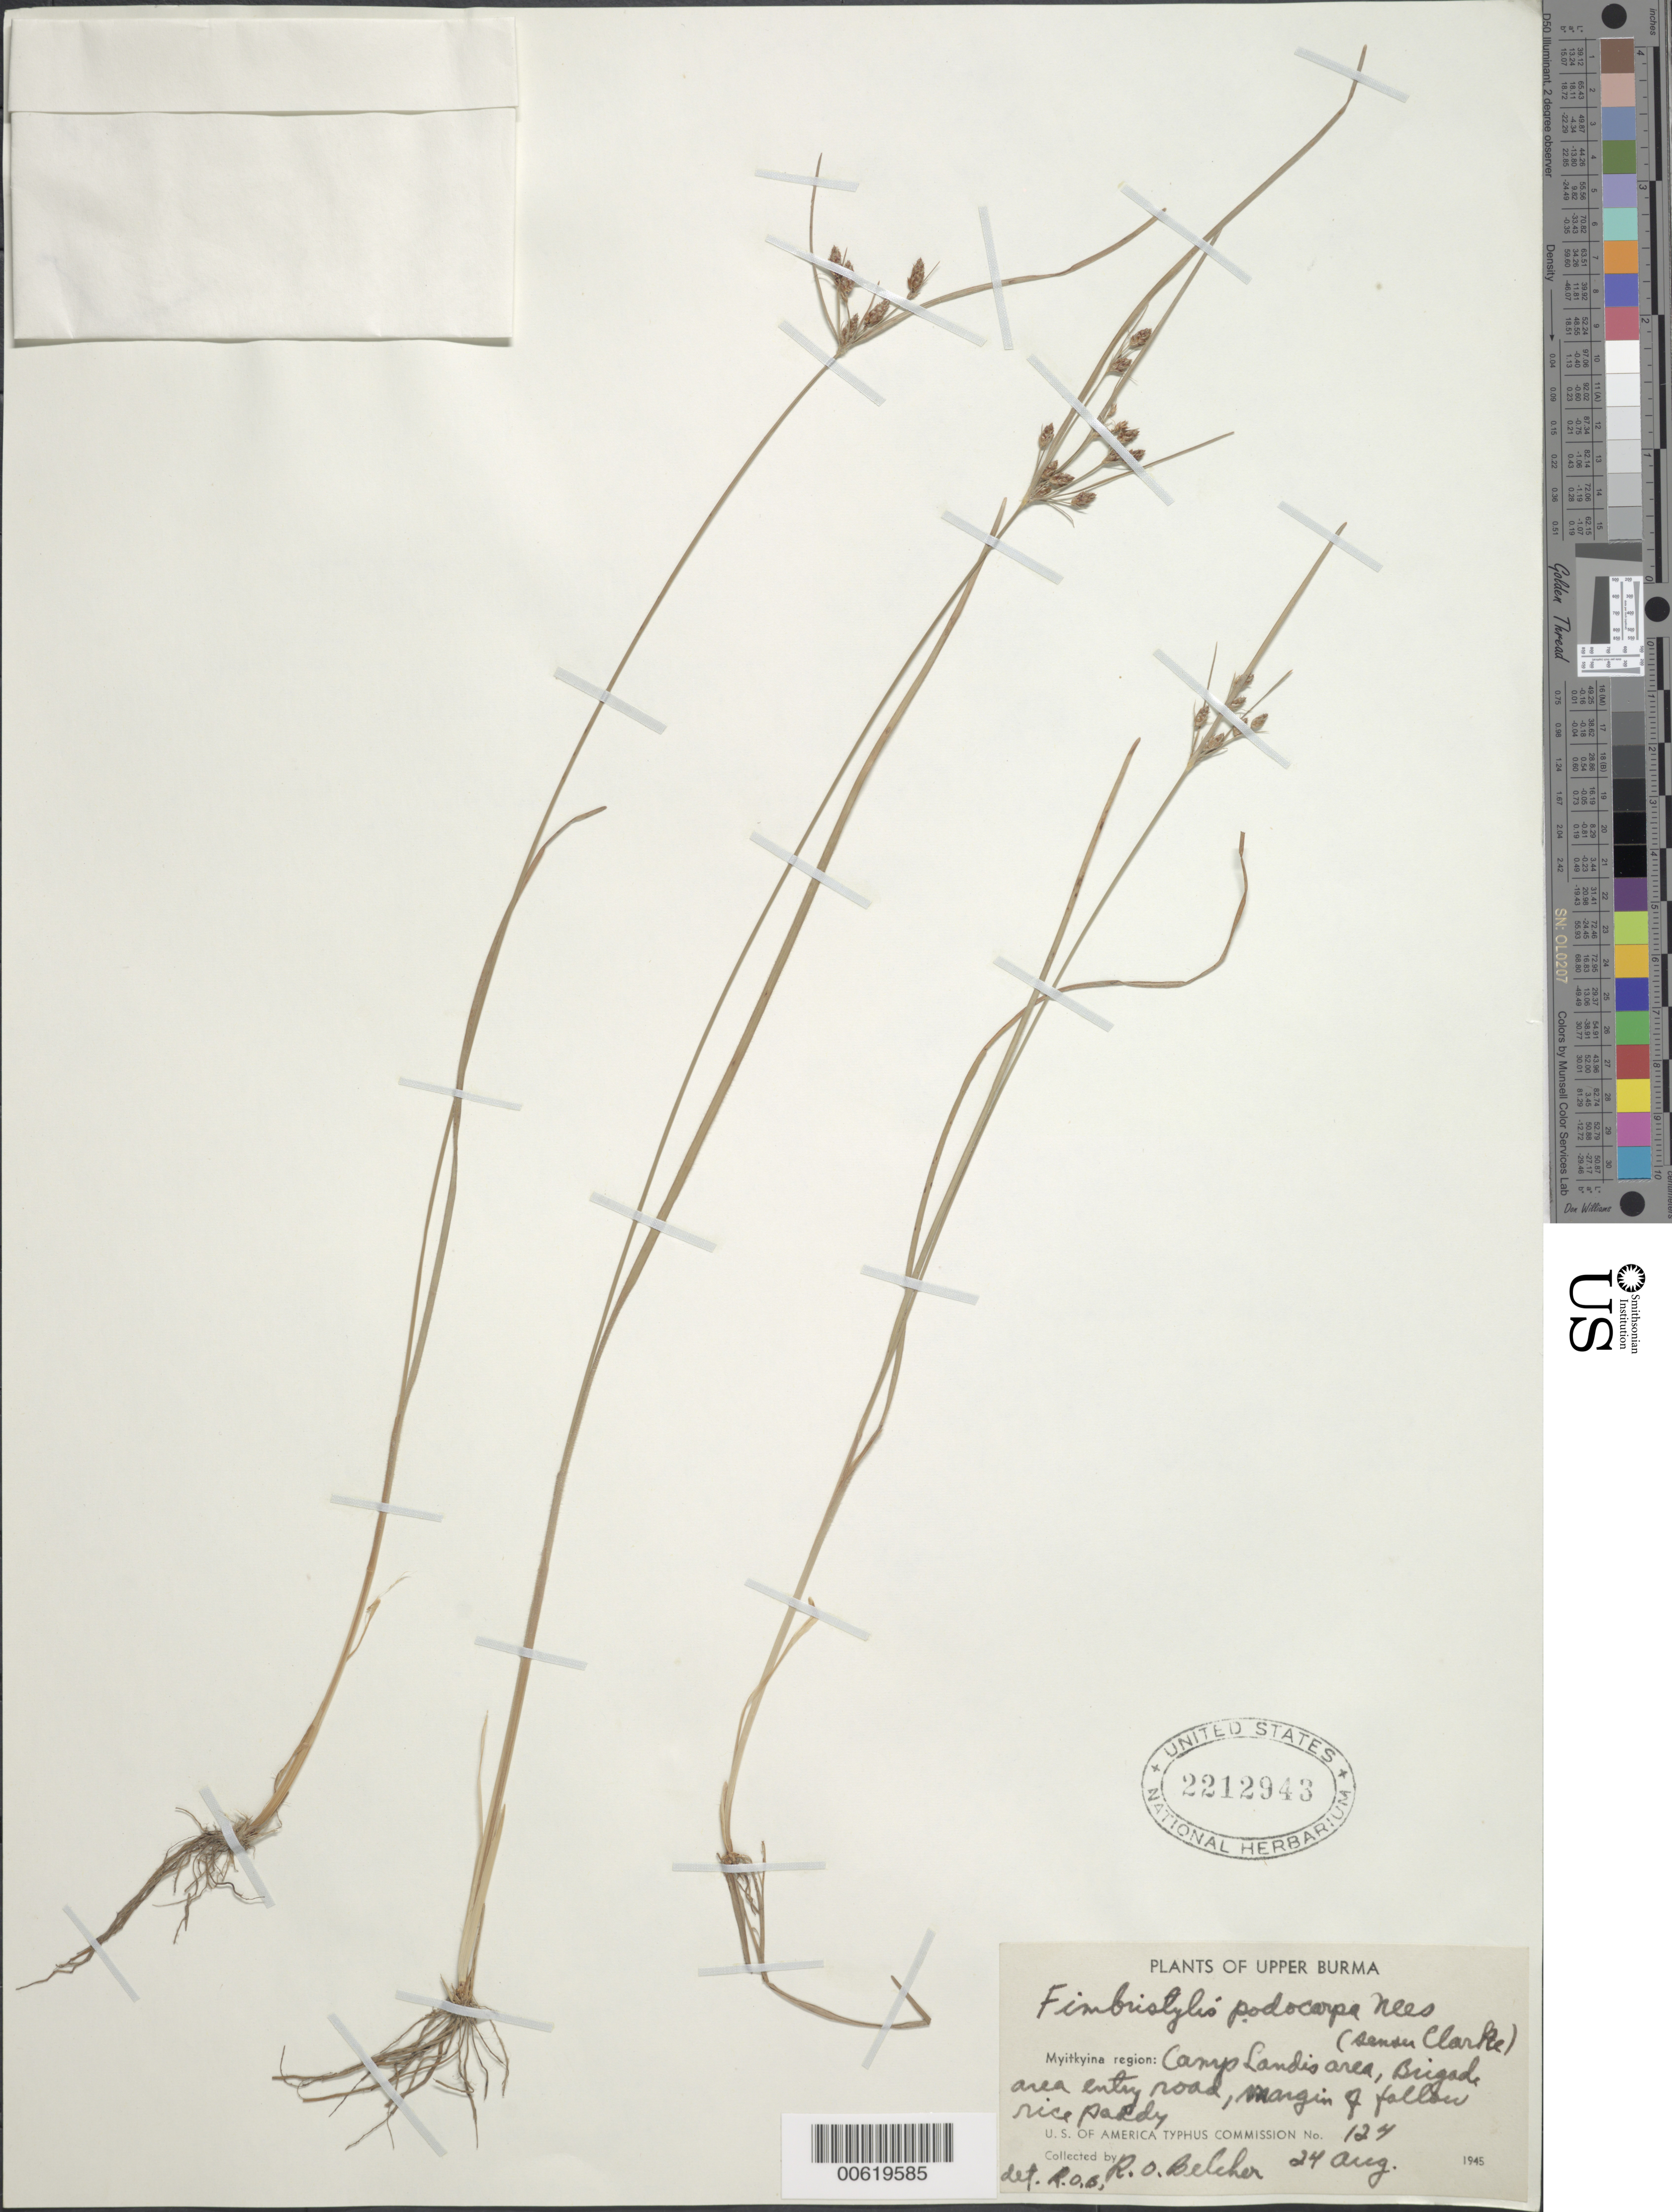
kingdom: Plantae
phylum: Tracheophyta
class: Liliopsida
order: Poales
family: Cyperaceae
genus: Fimbristylis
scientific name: Fimbristylis podocarpa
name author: Nees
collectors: R. Belcher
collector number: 124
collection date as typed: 24 Aug 1945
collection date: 1945-08-24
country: Myanmar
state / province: Kachin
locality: Myitkyina region: Camp Landis, brigade area entry road.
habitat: Margin of fallow rice paddy.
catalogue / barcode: US 2212943